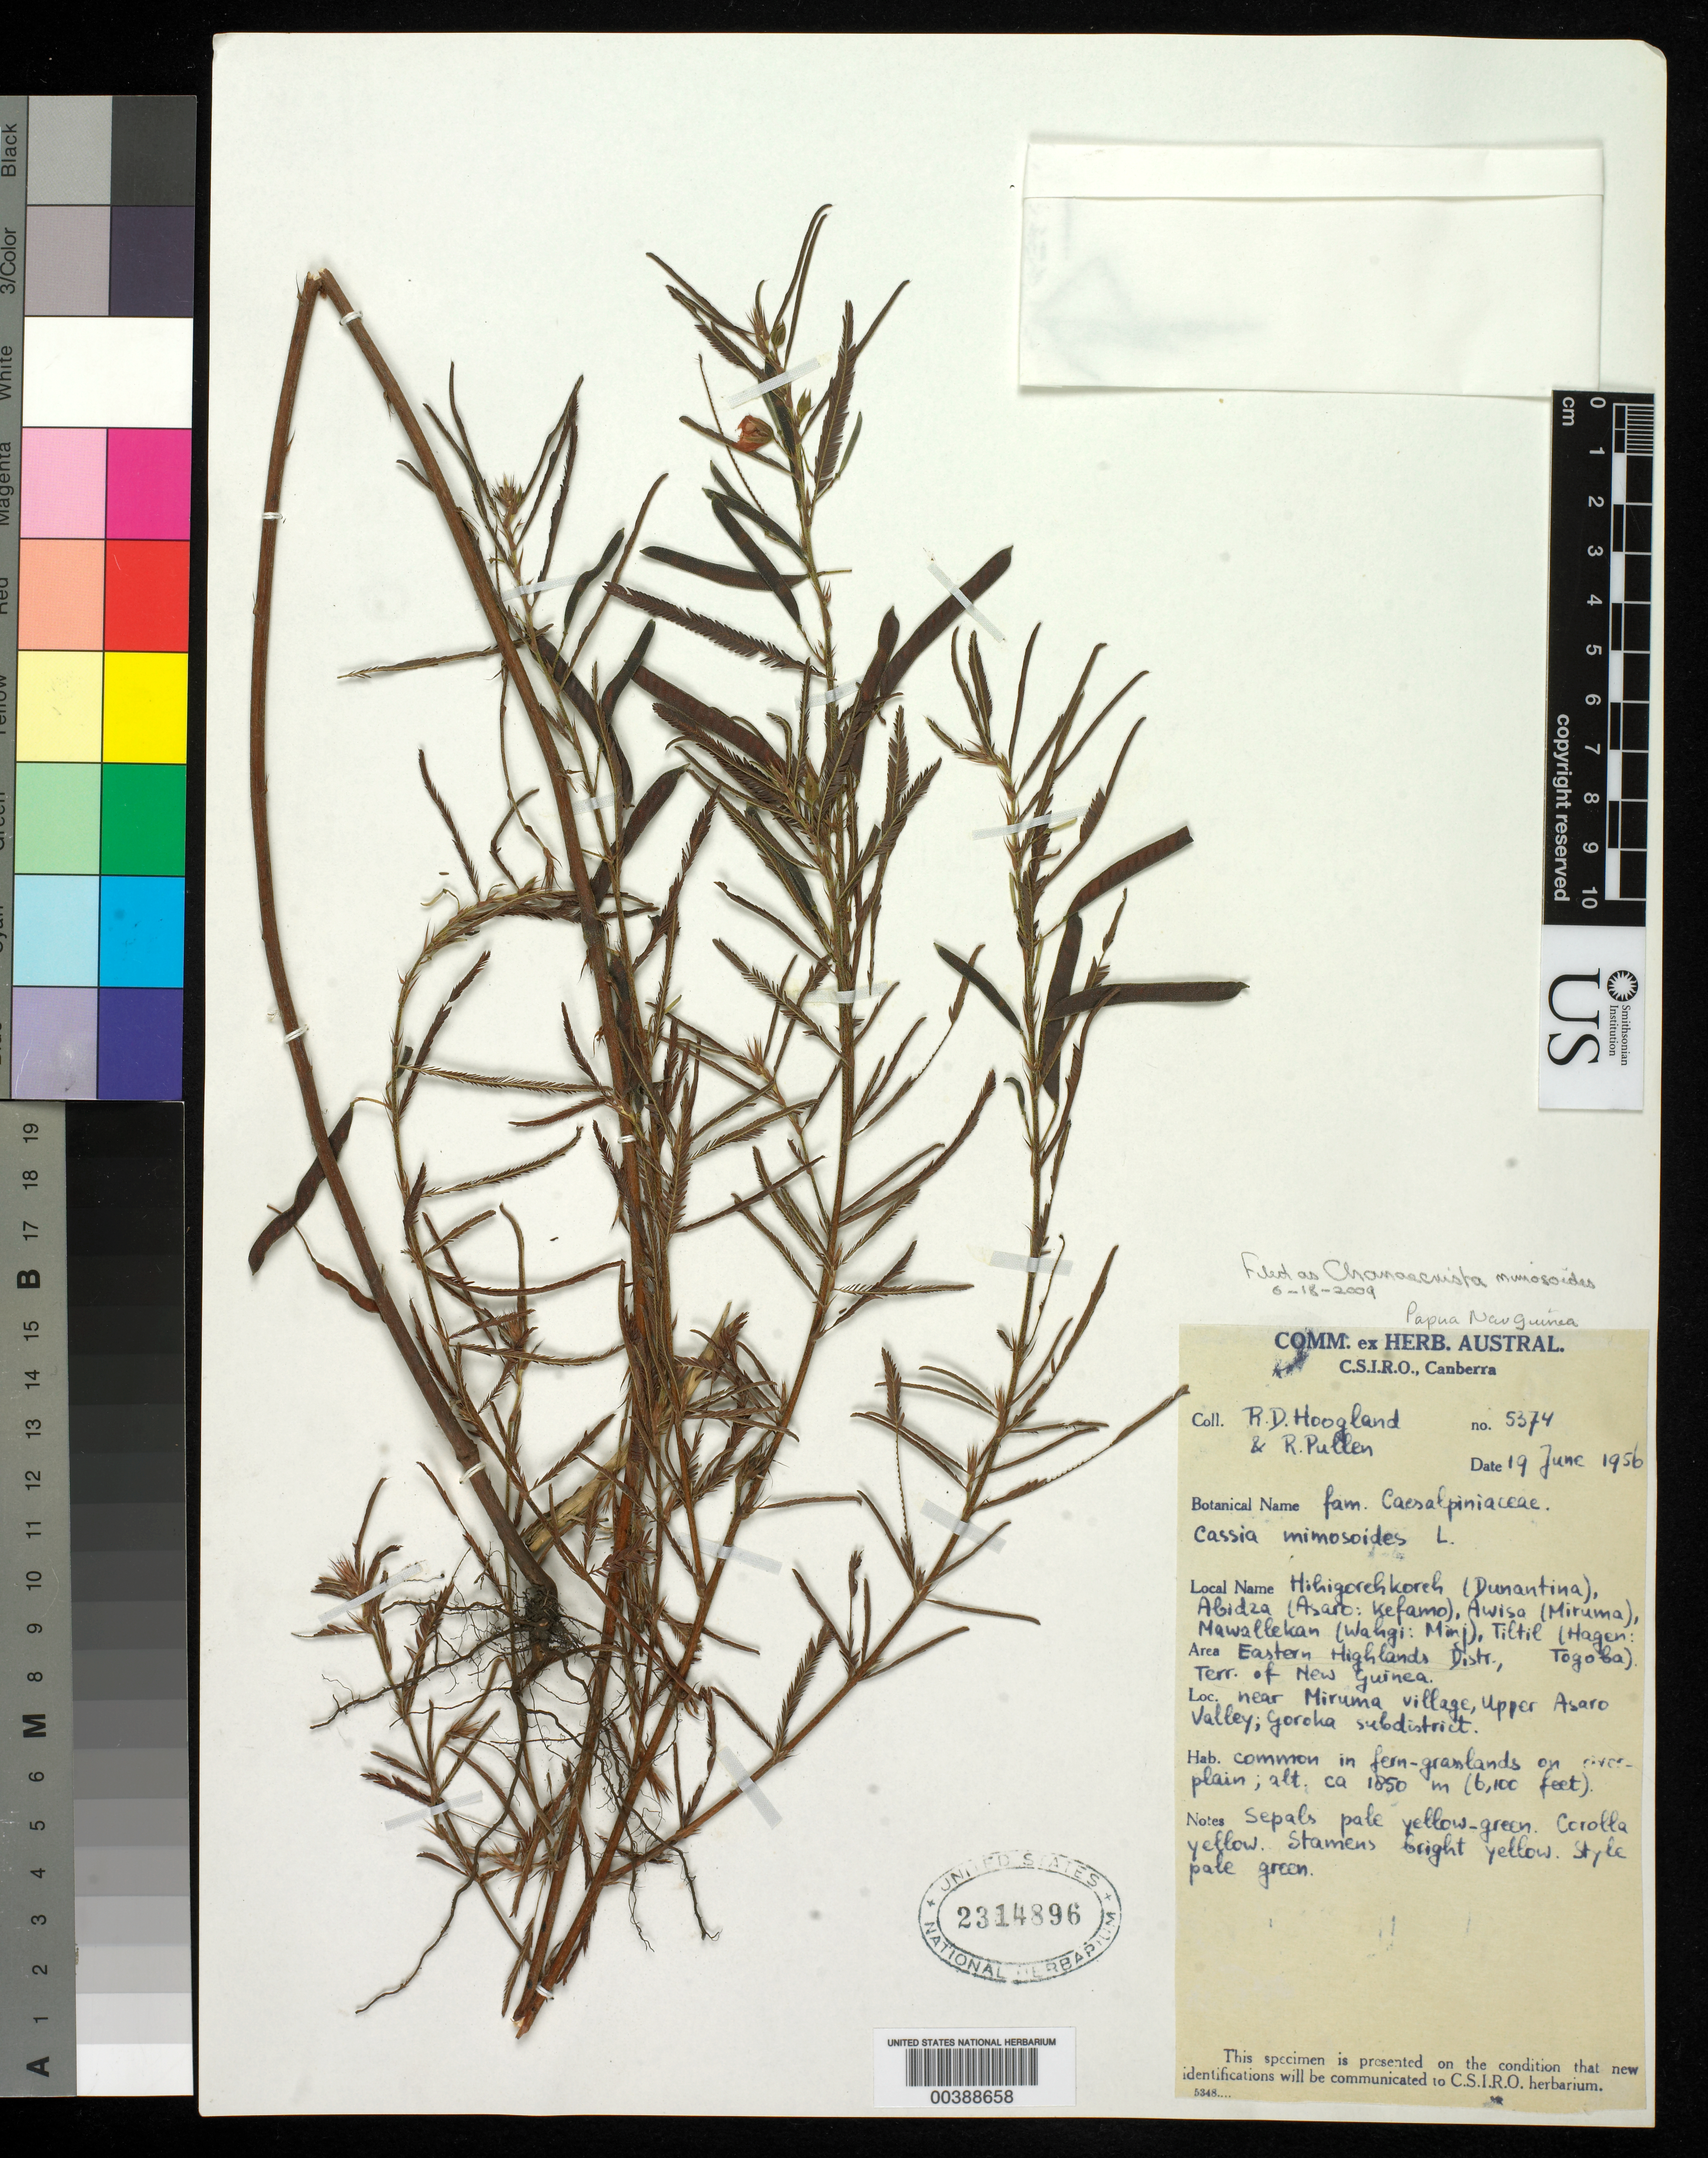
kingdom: Plantae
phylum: Tracheophyta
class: Magnoliopsida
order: Fabales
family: Fabaceae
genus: Chamaecrista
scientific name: Chamaecrista mimosoides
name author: (L.) Greene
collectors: R. D. Hoogland & R. Pullen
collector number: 5374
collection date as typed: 19 Jun 1956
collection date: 1956-06-19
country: Papua New Guinea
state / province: Eastern Highlands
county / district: Goroka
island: New Guinea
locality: Near miruma village, upper asaro valley; goroka subdist.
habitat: In fern-grasslands on river plain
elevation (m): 1850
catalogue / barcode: US 2314896